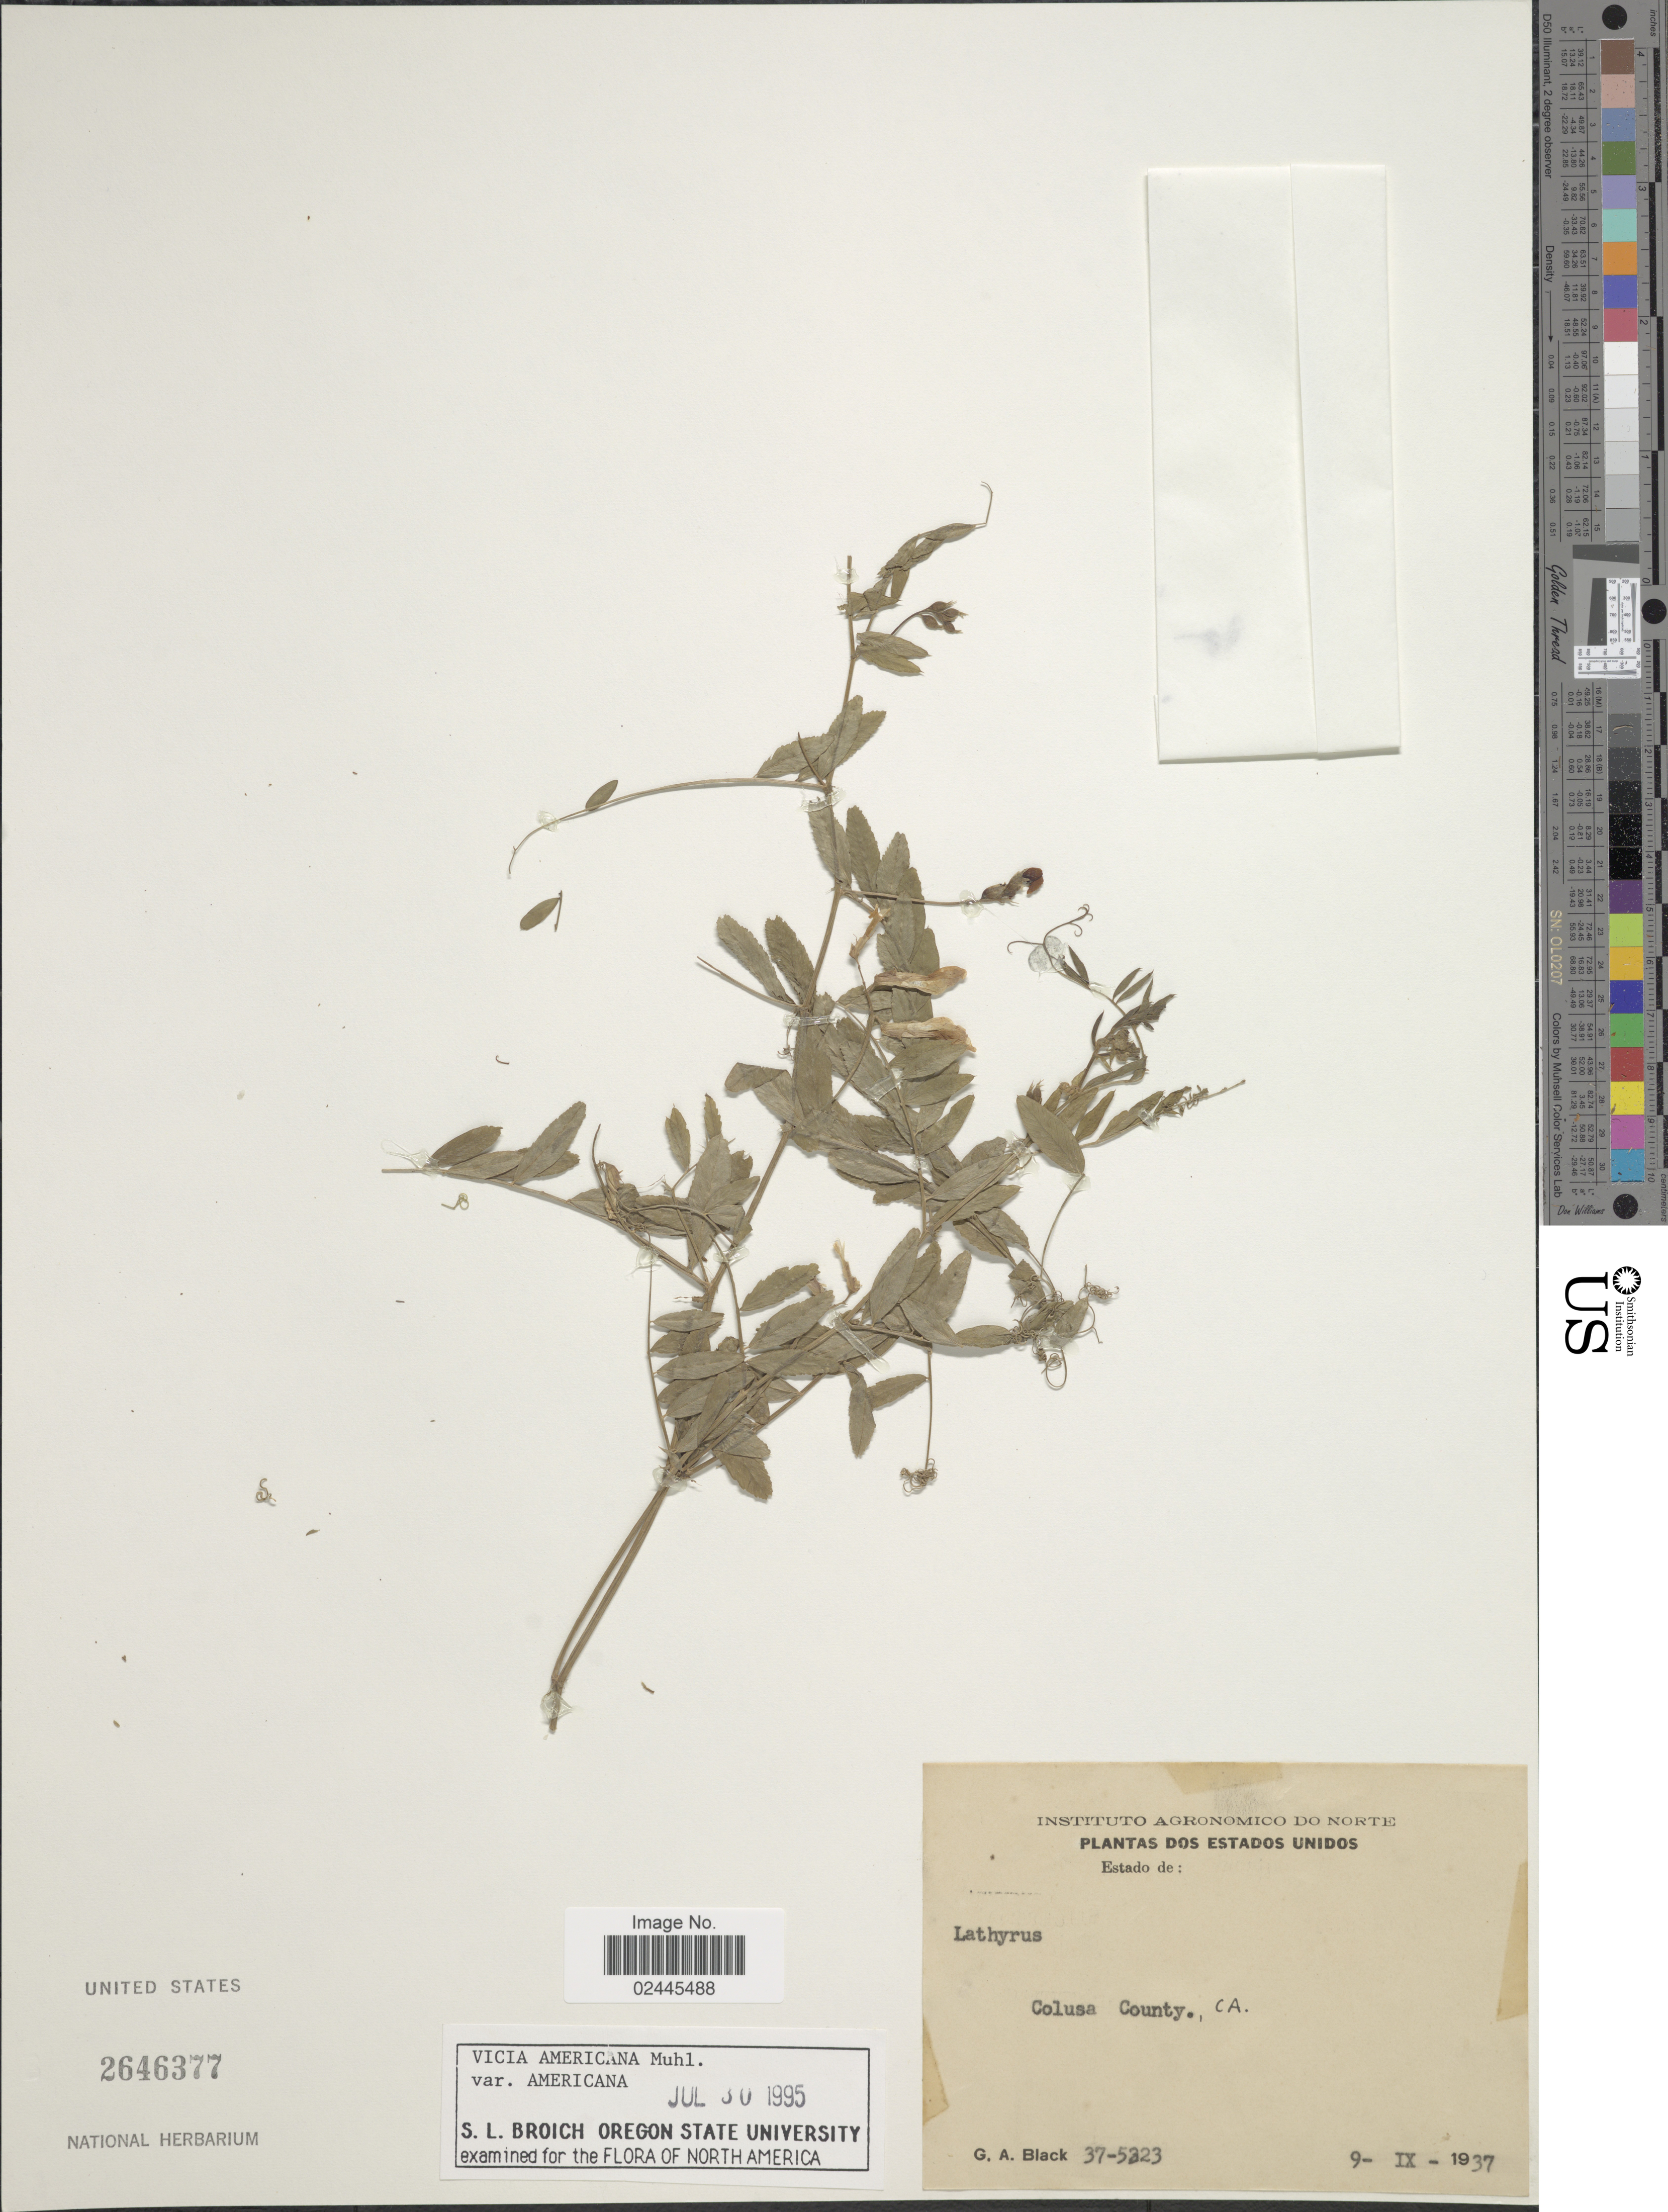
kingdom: Plantae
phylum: Tracheophyta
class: Magnoliopsida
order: Fabales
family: Fabaceae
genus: Vicia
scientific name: Vicia americana var. americana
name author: Muhl. ex Willd.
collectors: G. A. Black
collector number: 37-5323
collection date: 1937-09-09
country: United States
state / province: California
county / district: Colusa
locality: Estados Unidos, Colusa County, CA.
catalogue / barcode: US 2646377